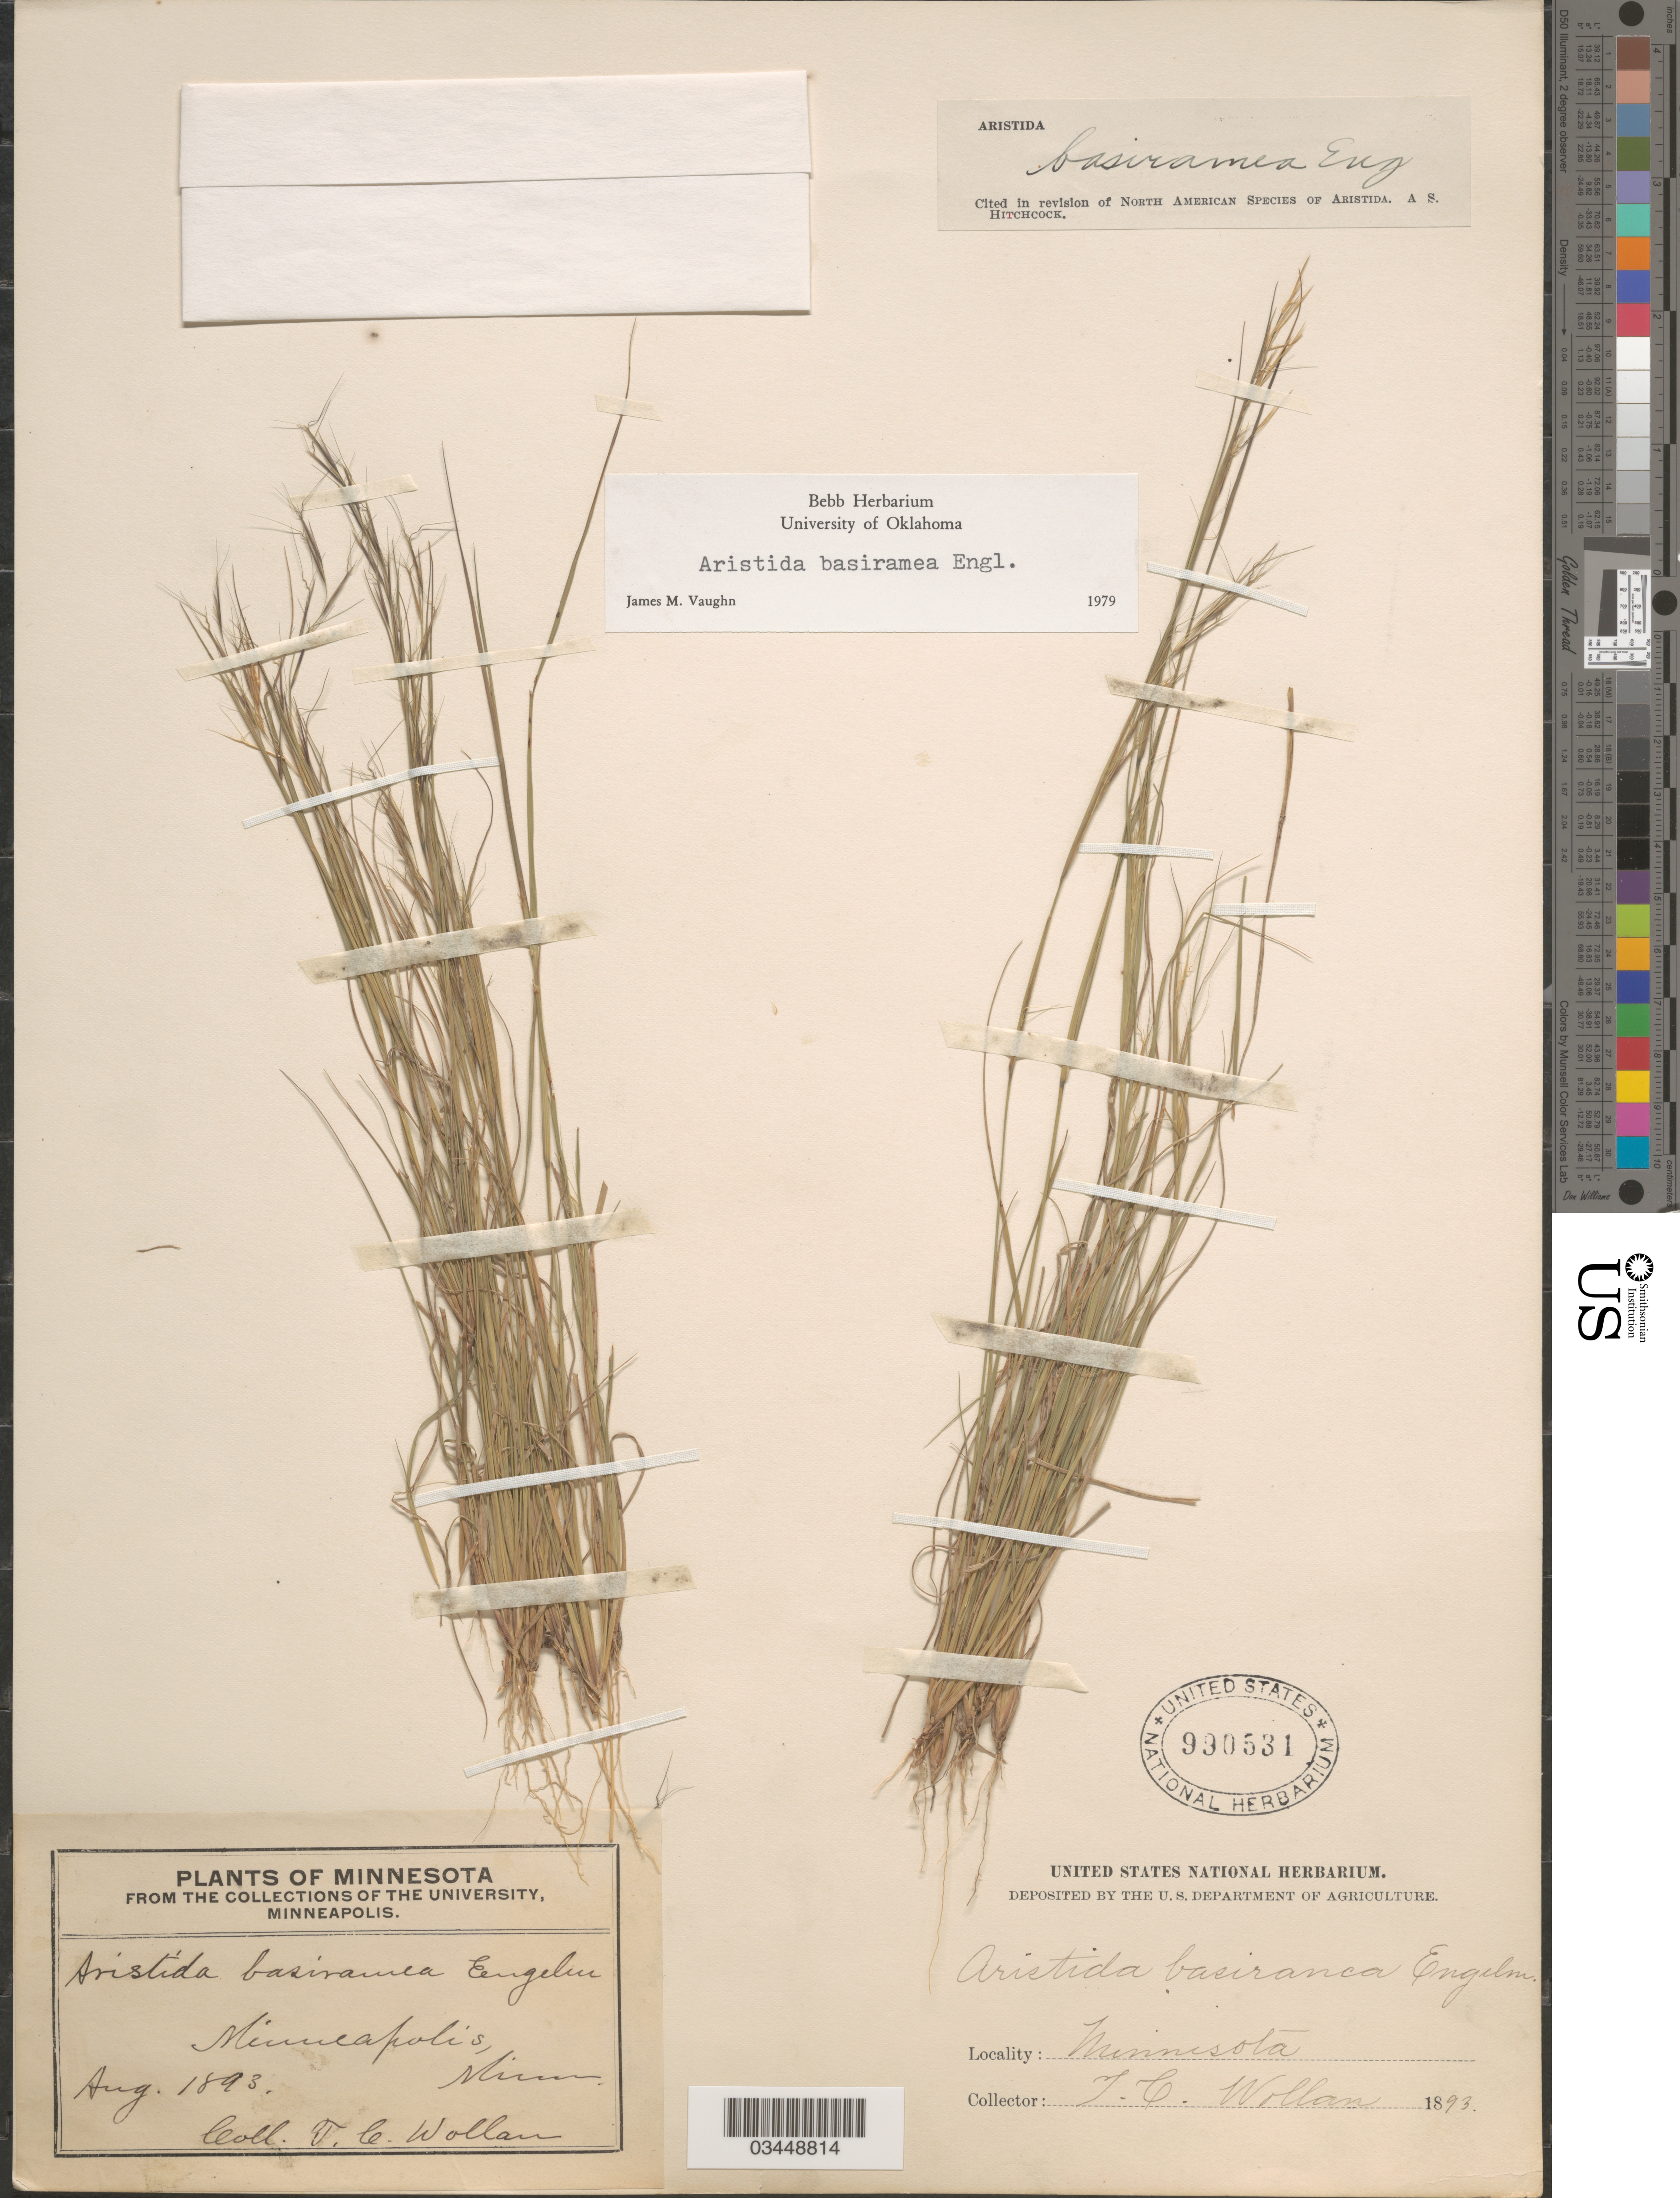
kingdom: Plantae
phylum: Tracheophyta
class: Liliopsida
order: Poales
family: Poaceae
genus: Aristida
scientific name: Aristida basiramea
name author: Engelm. ex Vasey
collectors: T. Wollan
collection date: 1893-08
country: United States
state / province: Minnesota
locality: Minneapolis.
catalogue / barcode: US 990531